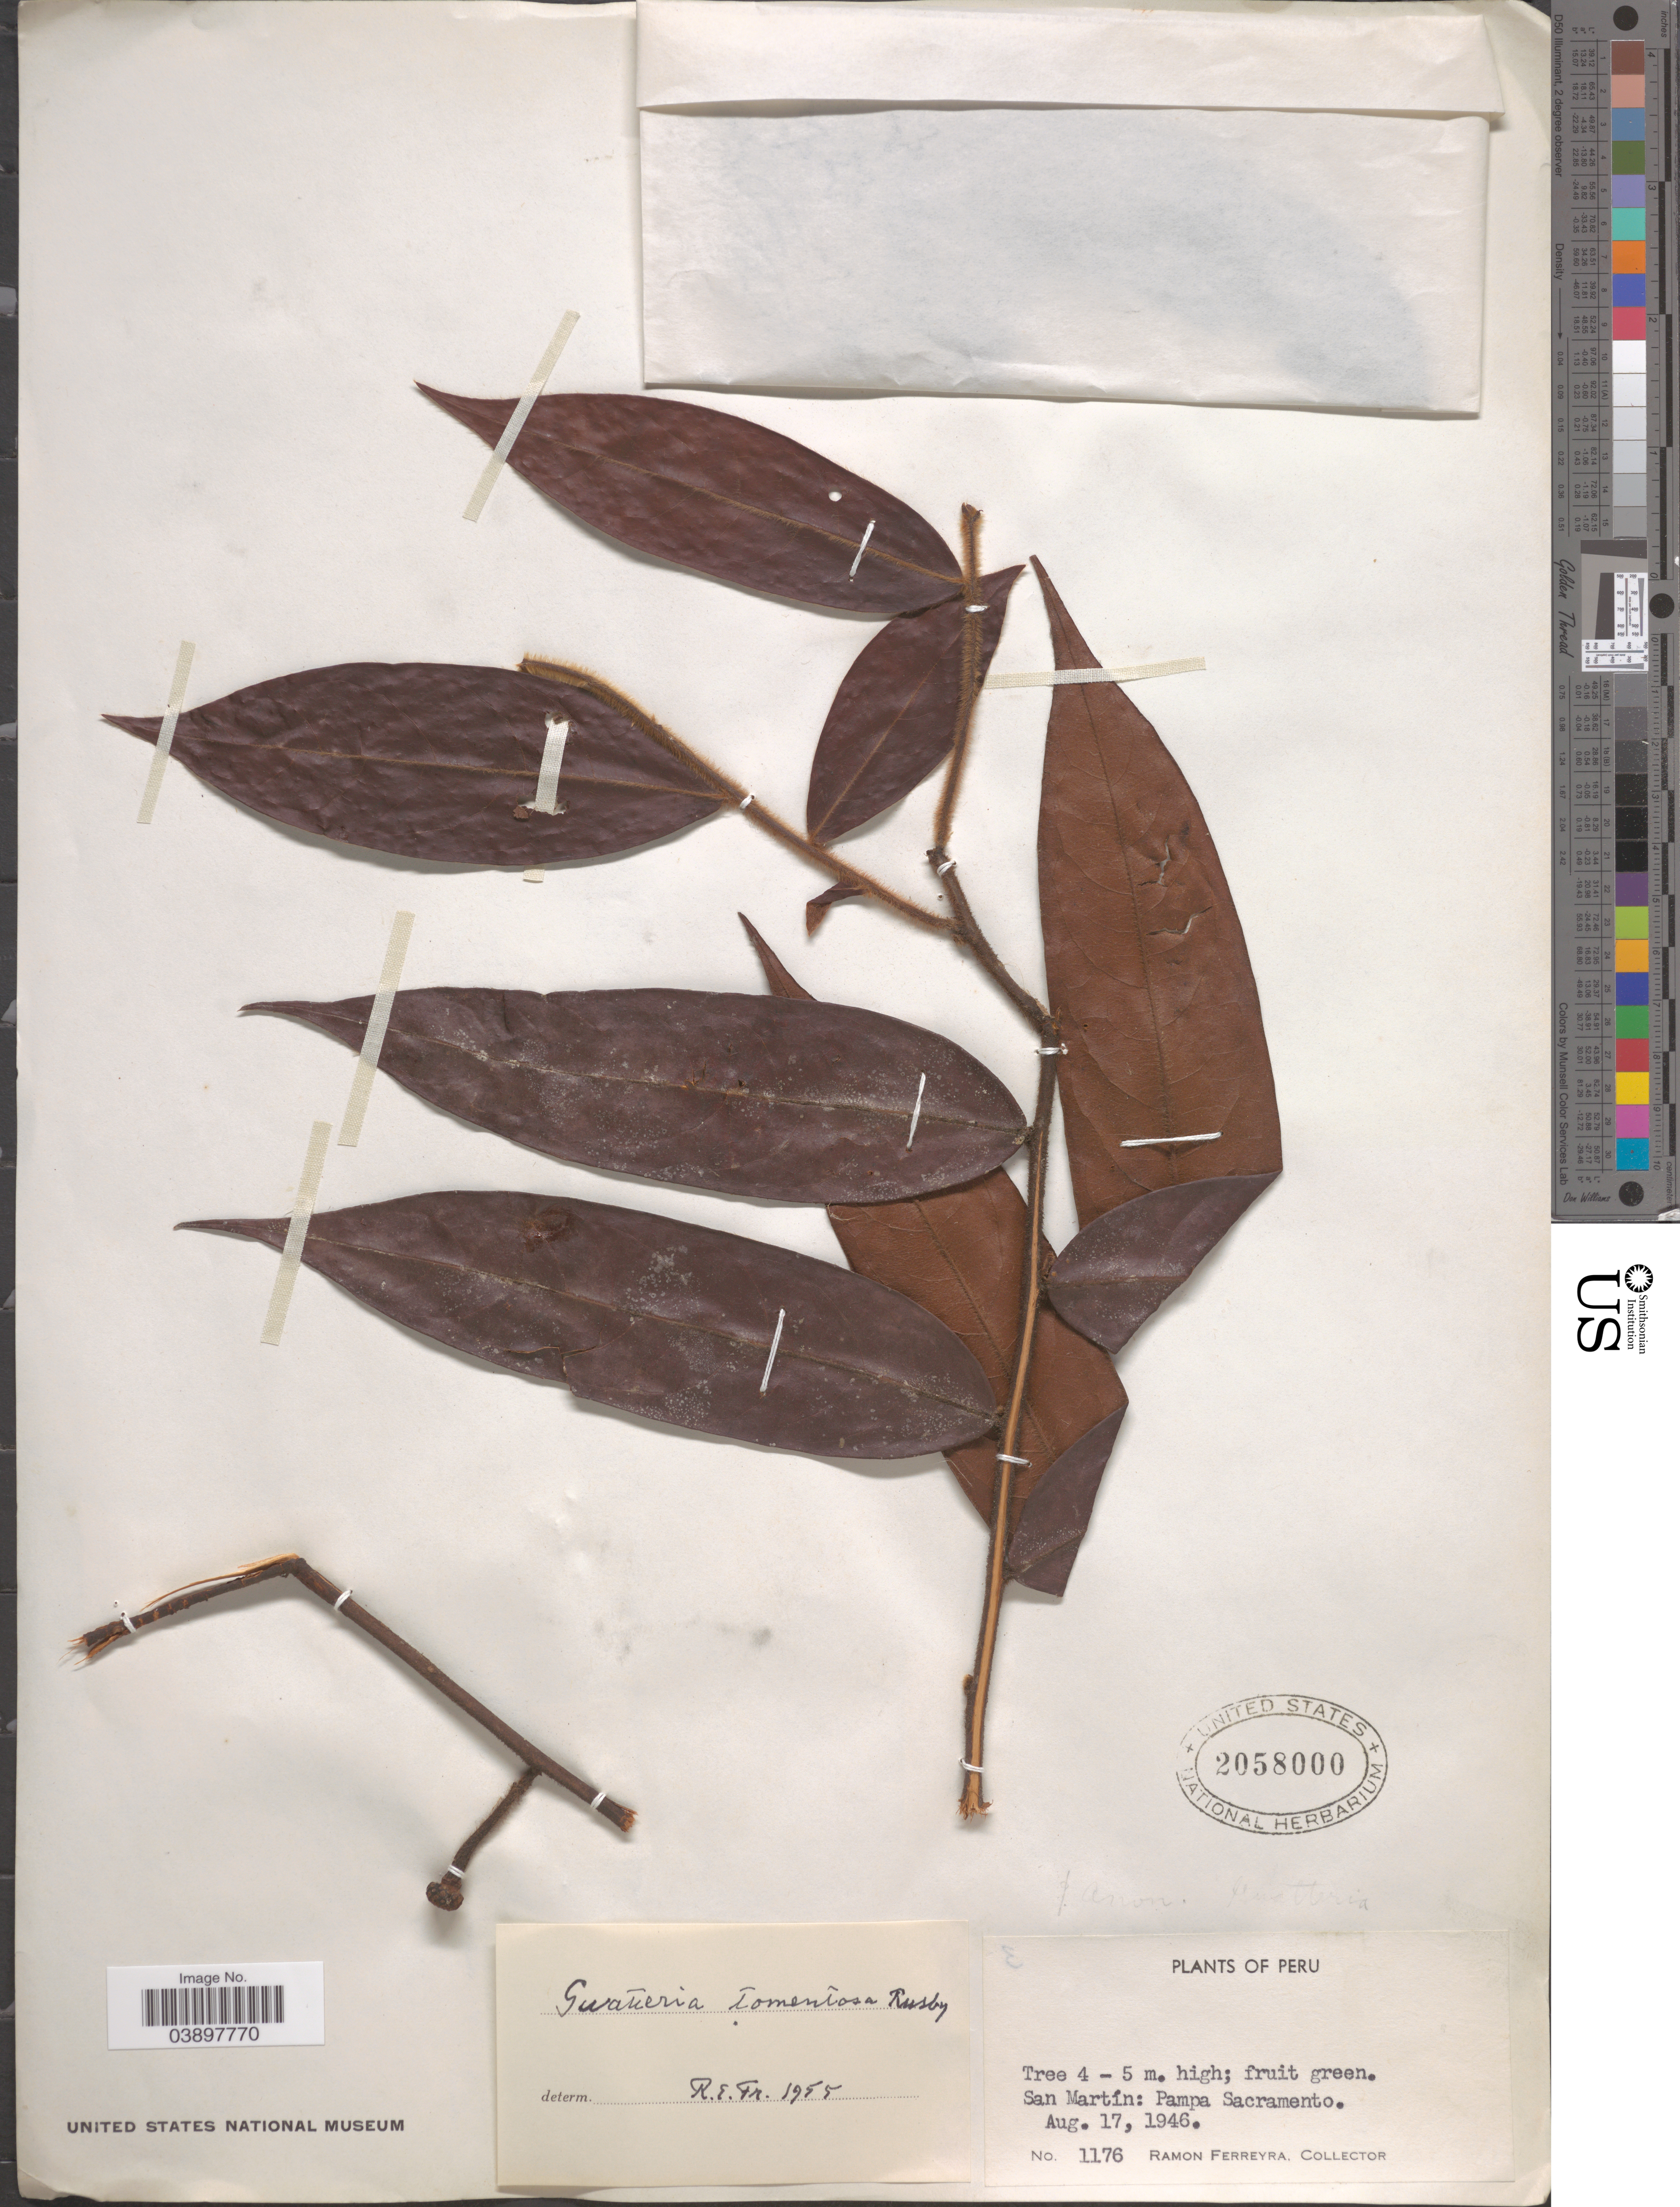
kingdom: Plantae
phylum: Tracheophyta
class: Magnoliopsida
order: Magnoliales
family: Annonaceae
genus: Guatteria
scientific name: Guatteria tomentosa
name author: Rusby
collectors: R. A. Ferreyra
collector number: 1176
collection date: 1946-08-17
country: Peru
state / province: San Martín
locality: Pampa Sacramento.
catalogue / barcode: US 2058000